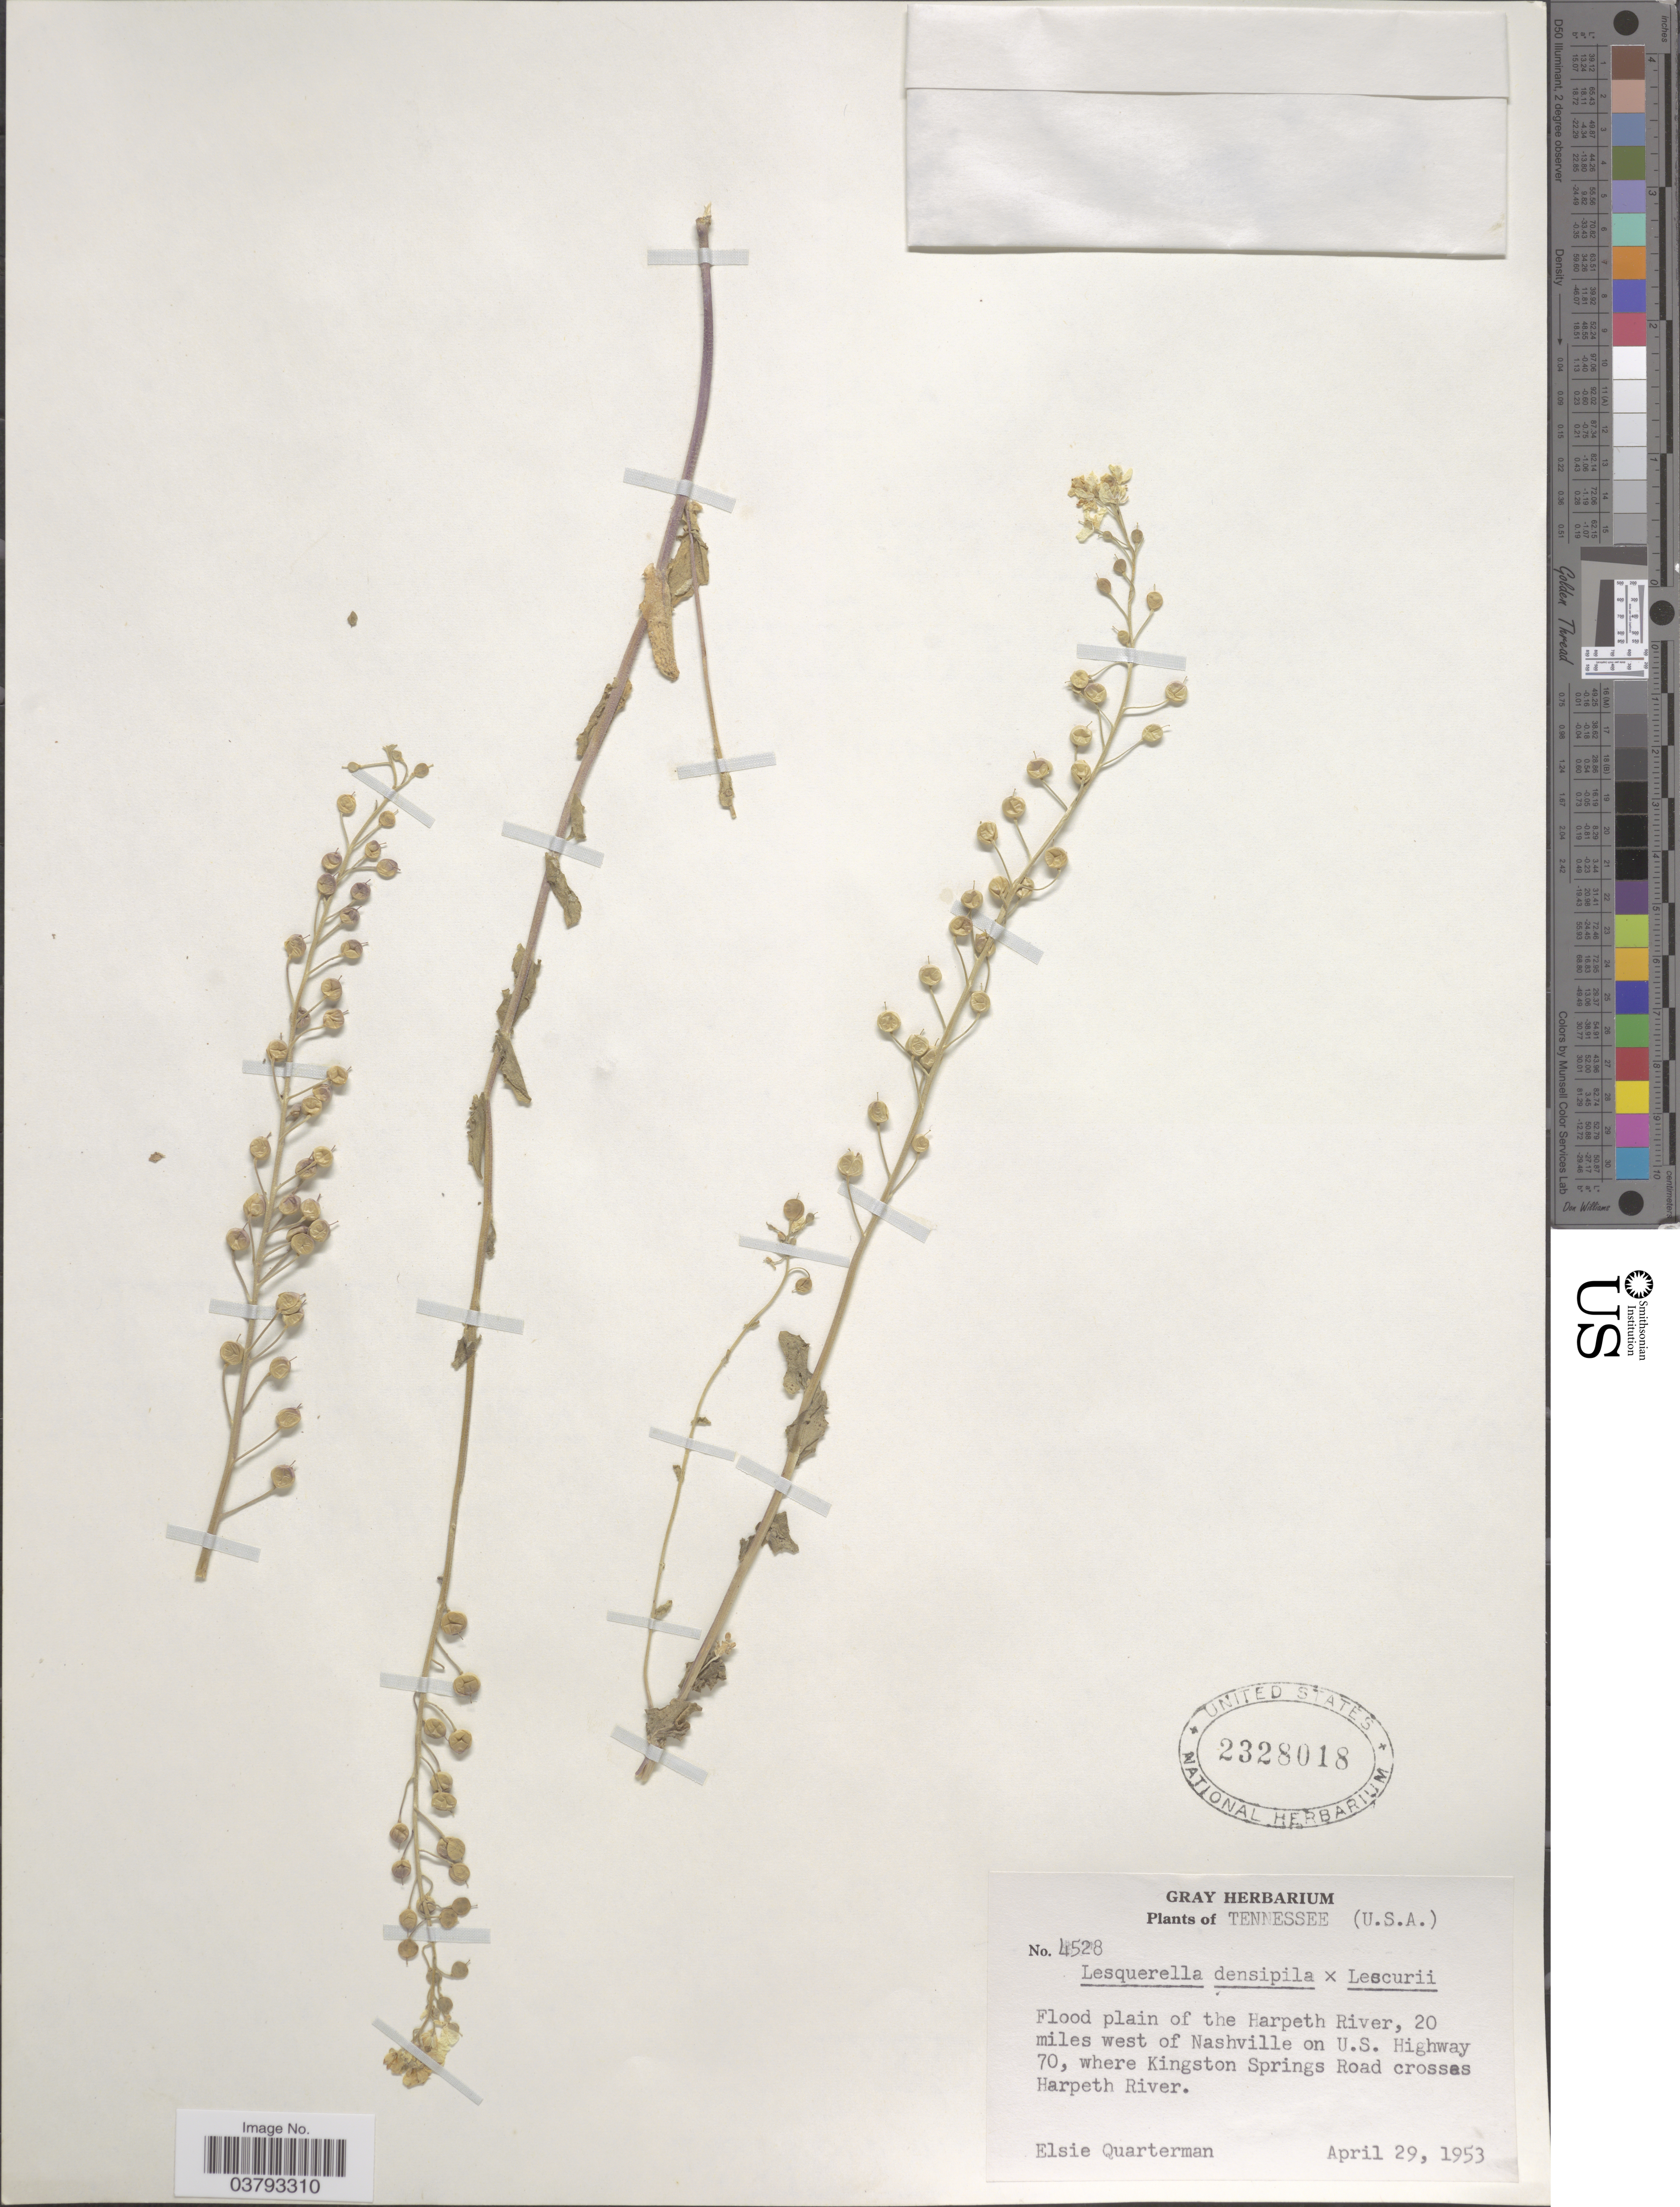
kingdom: Plantae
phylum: Tracheophyta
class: Magnoliopsida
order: Brassicales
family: Brassicaceae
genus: Lesquerella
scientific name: Lesquerella densipila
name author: Rollins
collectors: E. Quarterman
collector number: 4528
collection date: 1953-04-29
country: United States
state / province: Tennessee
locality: Flood plain of the Harpeth River, 20 miles west of Nashville on U.S. Highway 70, where Kingston Springs Road crosses Harpeth River.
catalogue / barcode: US 2328018